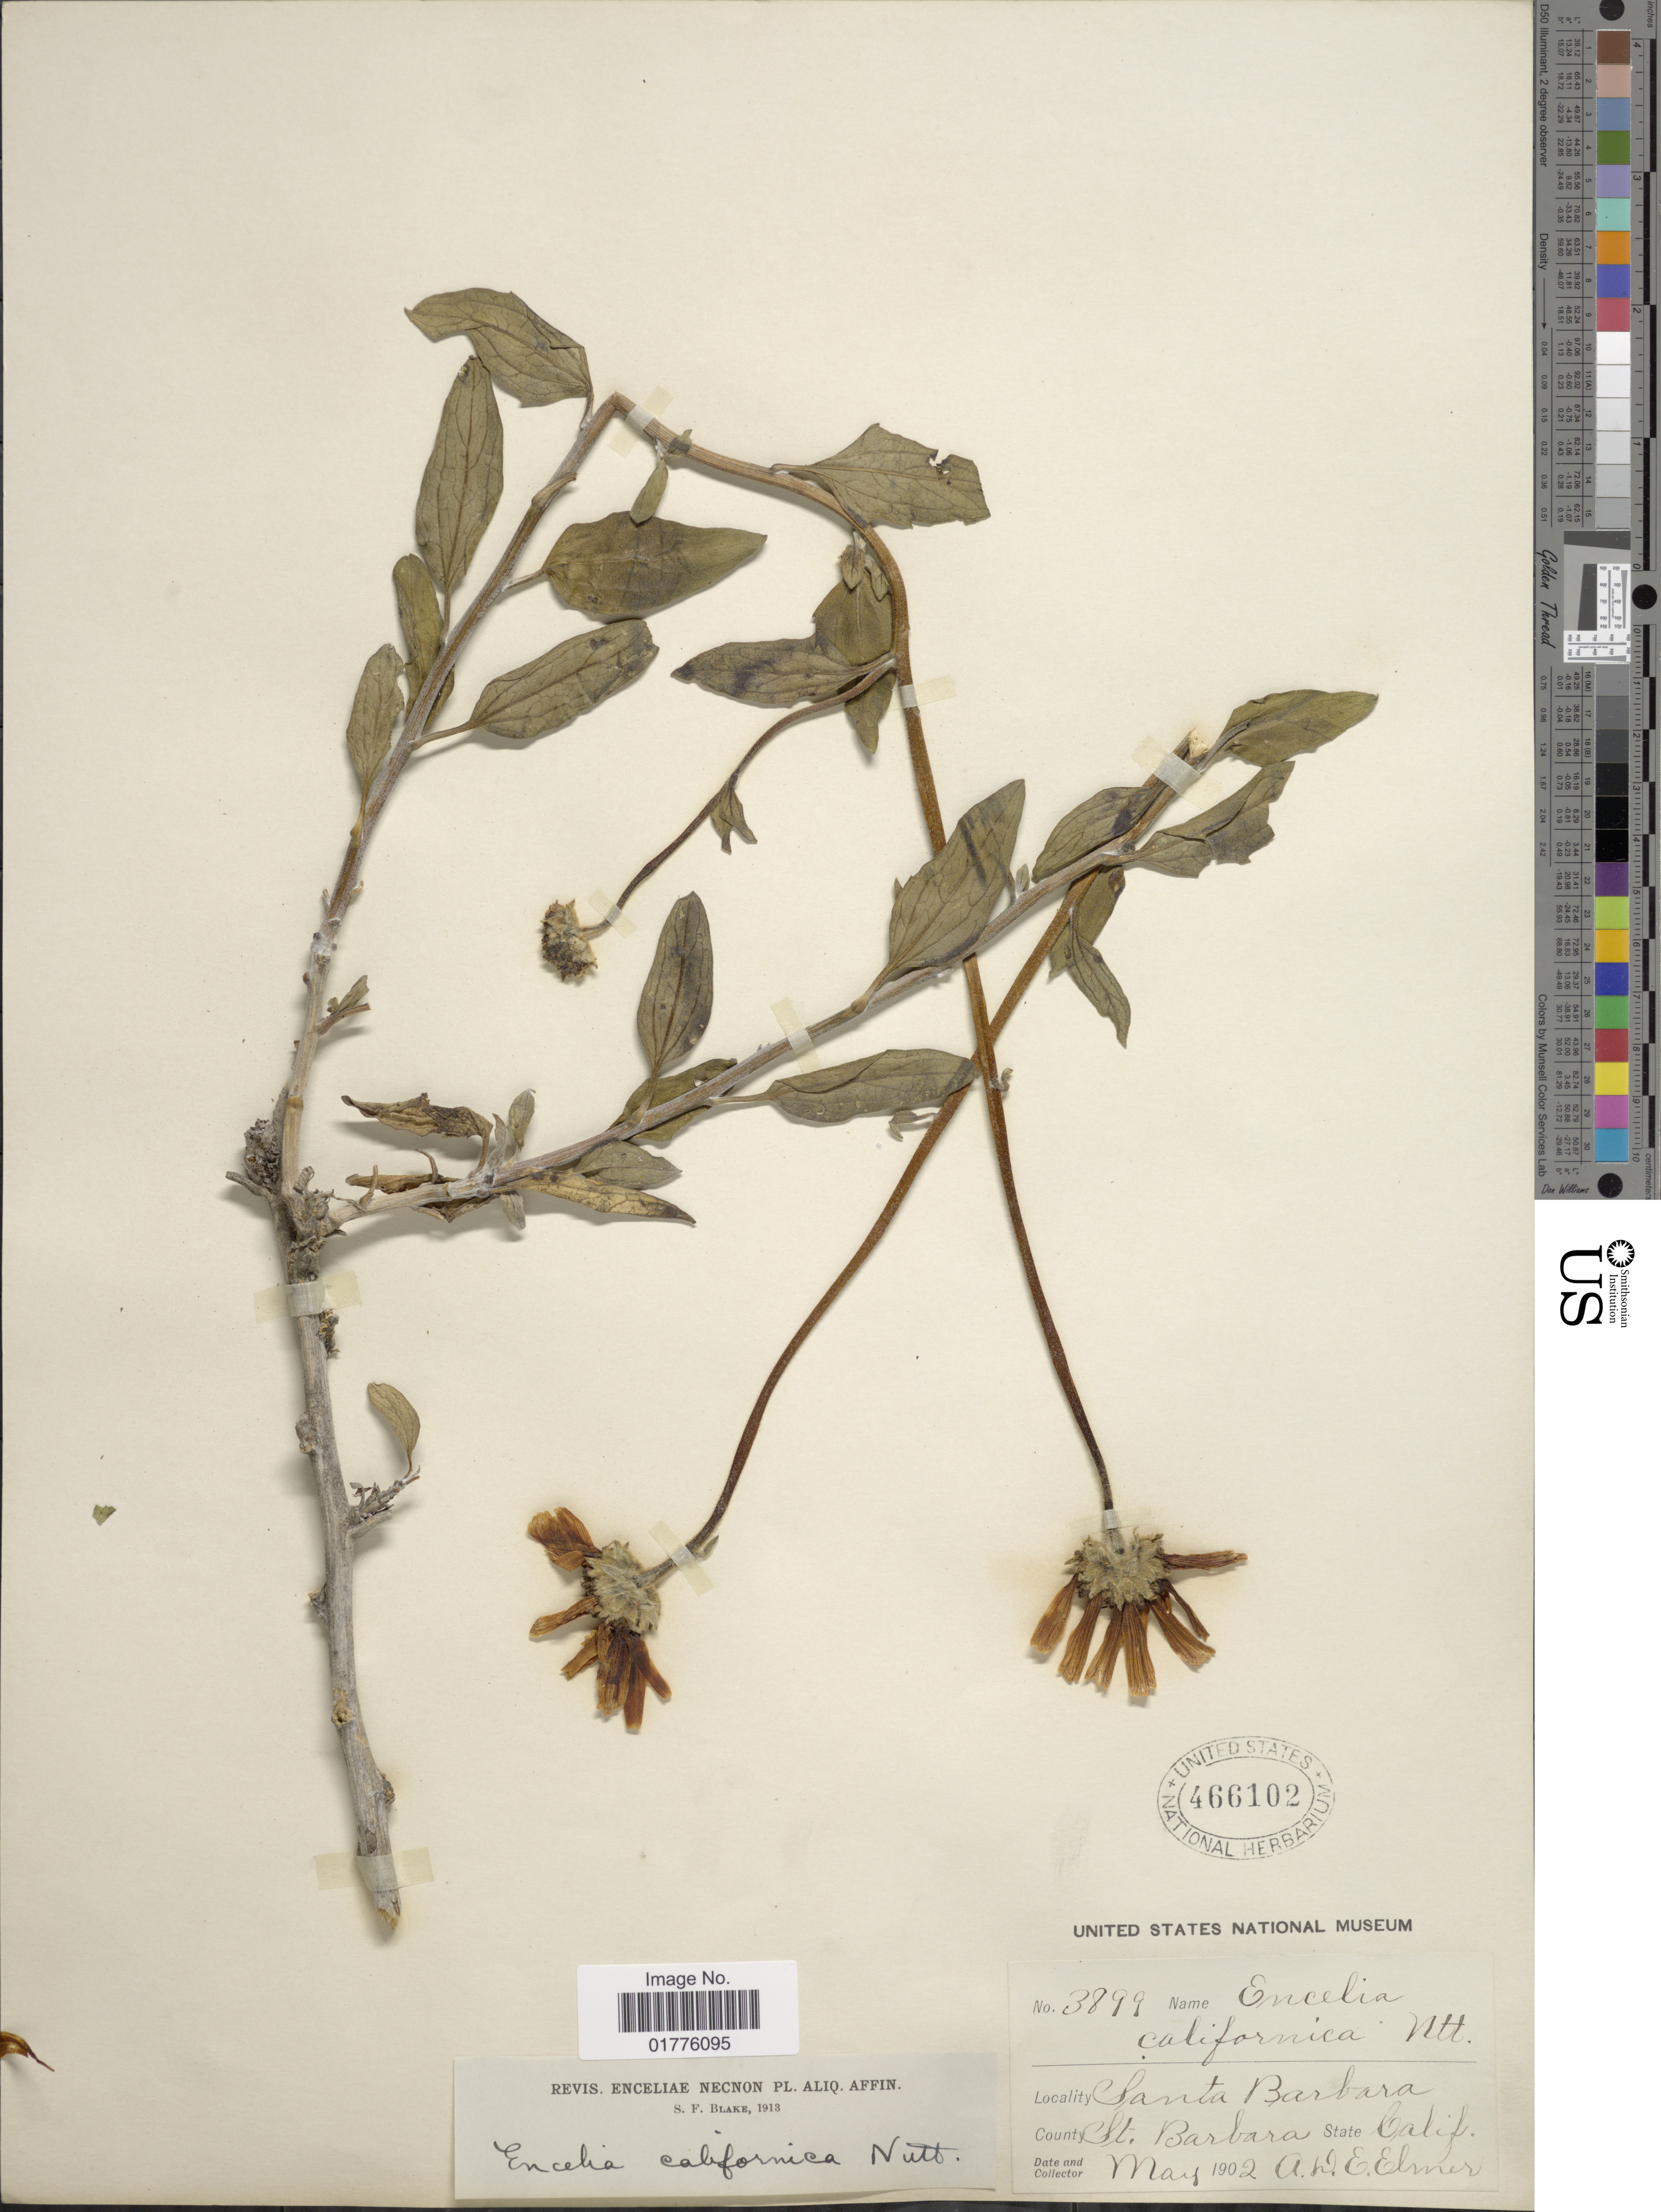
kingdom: Plantae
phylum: Tracheophyta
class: Magnoliopsida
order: Asterales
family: Asteraceae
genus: Encelia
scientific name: Encelia californica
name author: Nutt.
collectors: A. D. E. Elmer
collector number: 3899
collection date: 1902-05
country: United States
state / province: California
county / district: Santa Barbara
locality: Santa Barbara. Cpounty St. Barbara. State Calif.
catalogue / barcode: US 466102